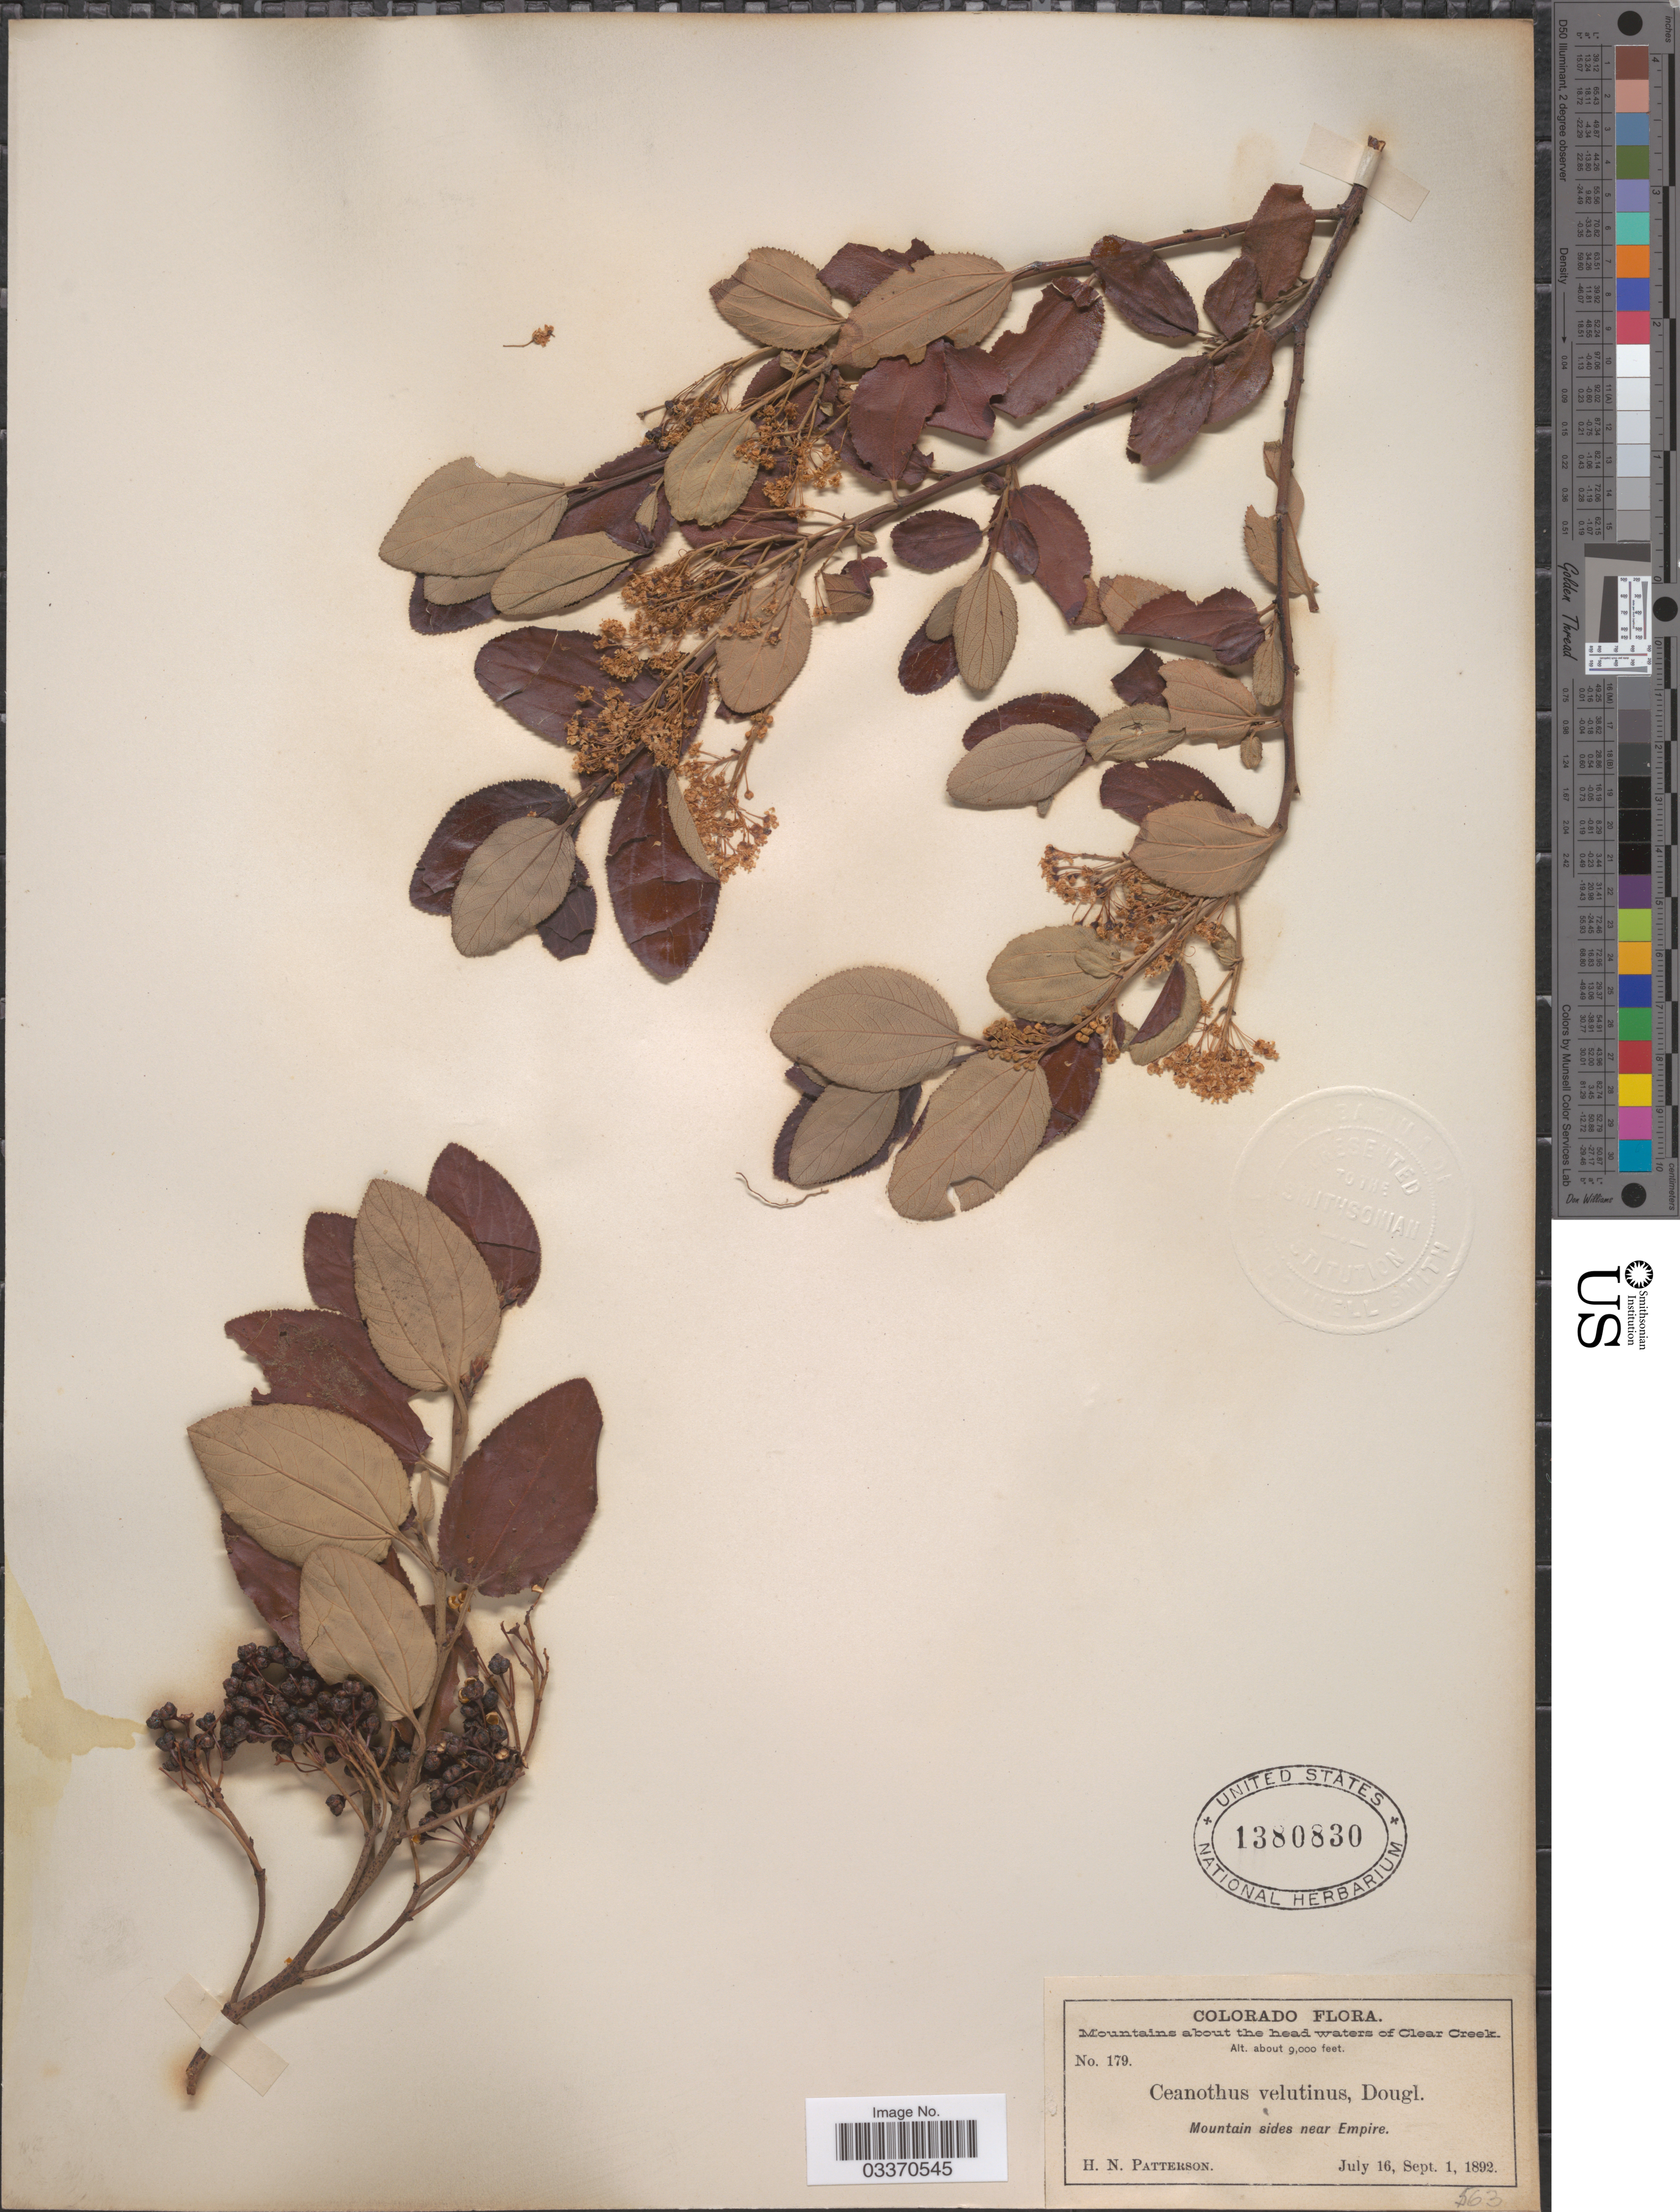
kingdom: Plantae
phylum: Tracheophyta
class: Magnoliopsida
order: Rosales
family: Rhamnaceae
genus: Ceanothus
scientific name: Ceanothus velutinus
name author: Douglas ex Hook.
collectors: H. N. Patterson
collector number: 179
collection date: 1892-07-16/1892-09-01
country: United States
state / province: Colorado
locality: Mountains about the head waters of Clear Creek. Mountain sides near Empire.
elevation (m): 2743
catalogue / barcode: US 1380830